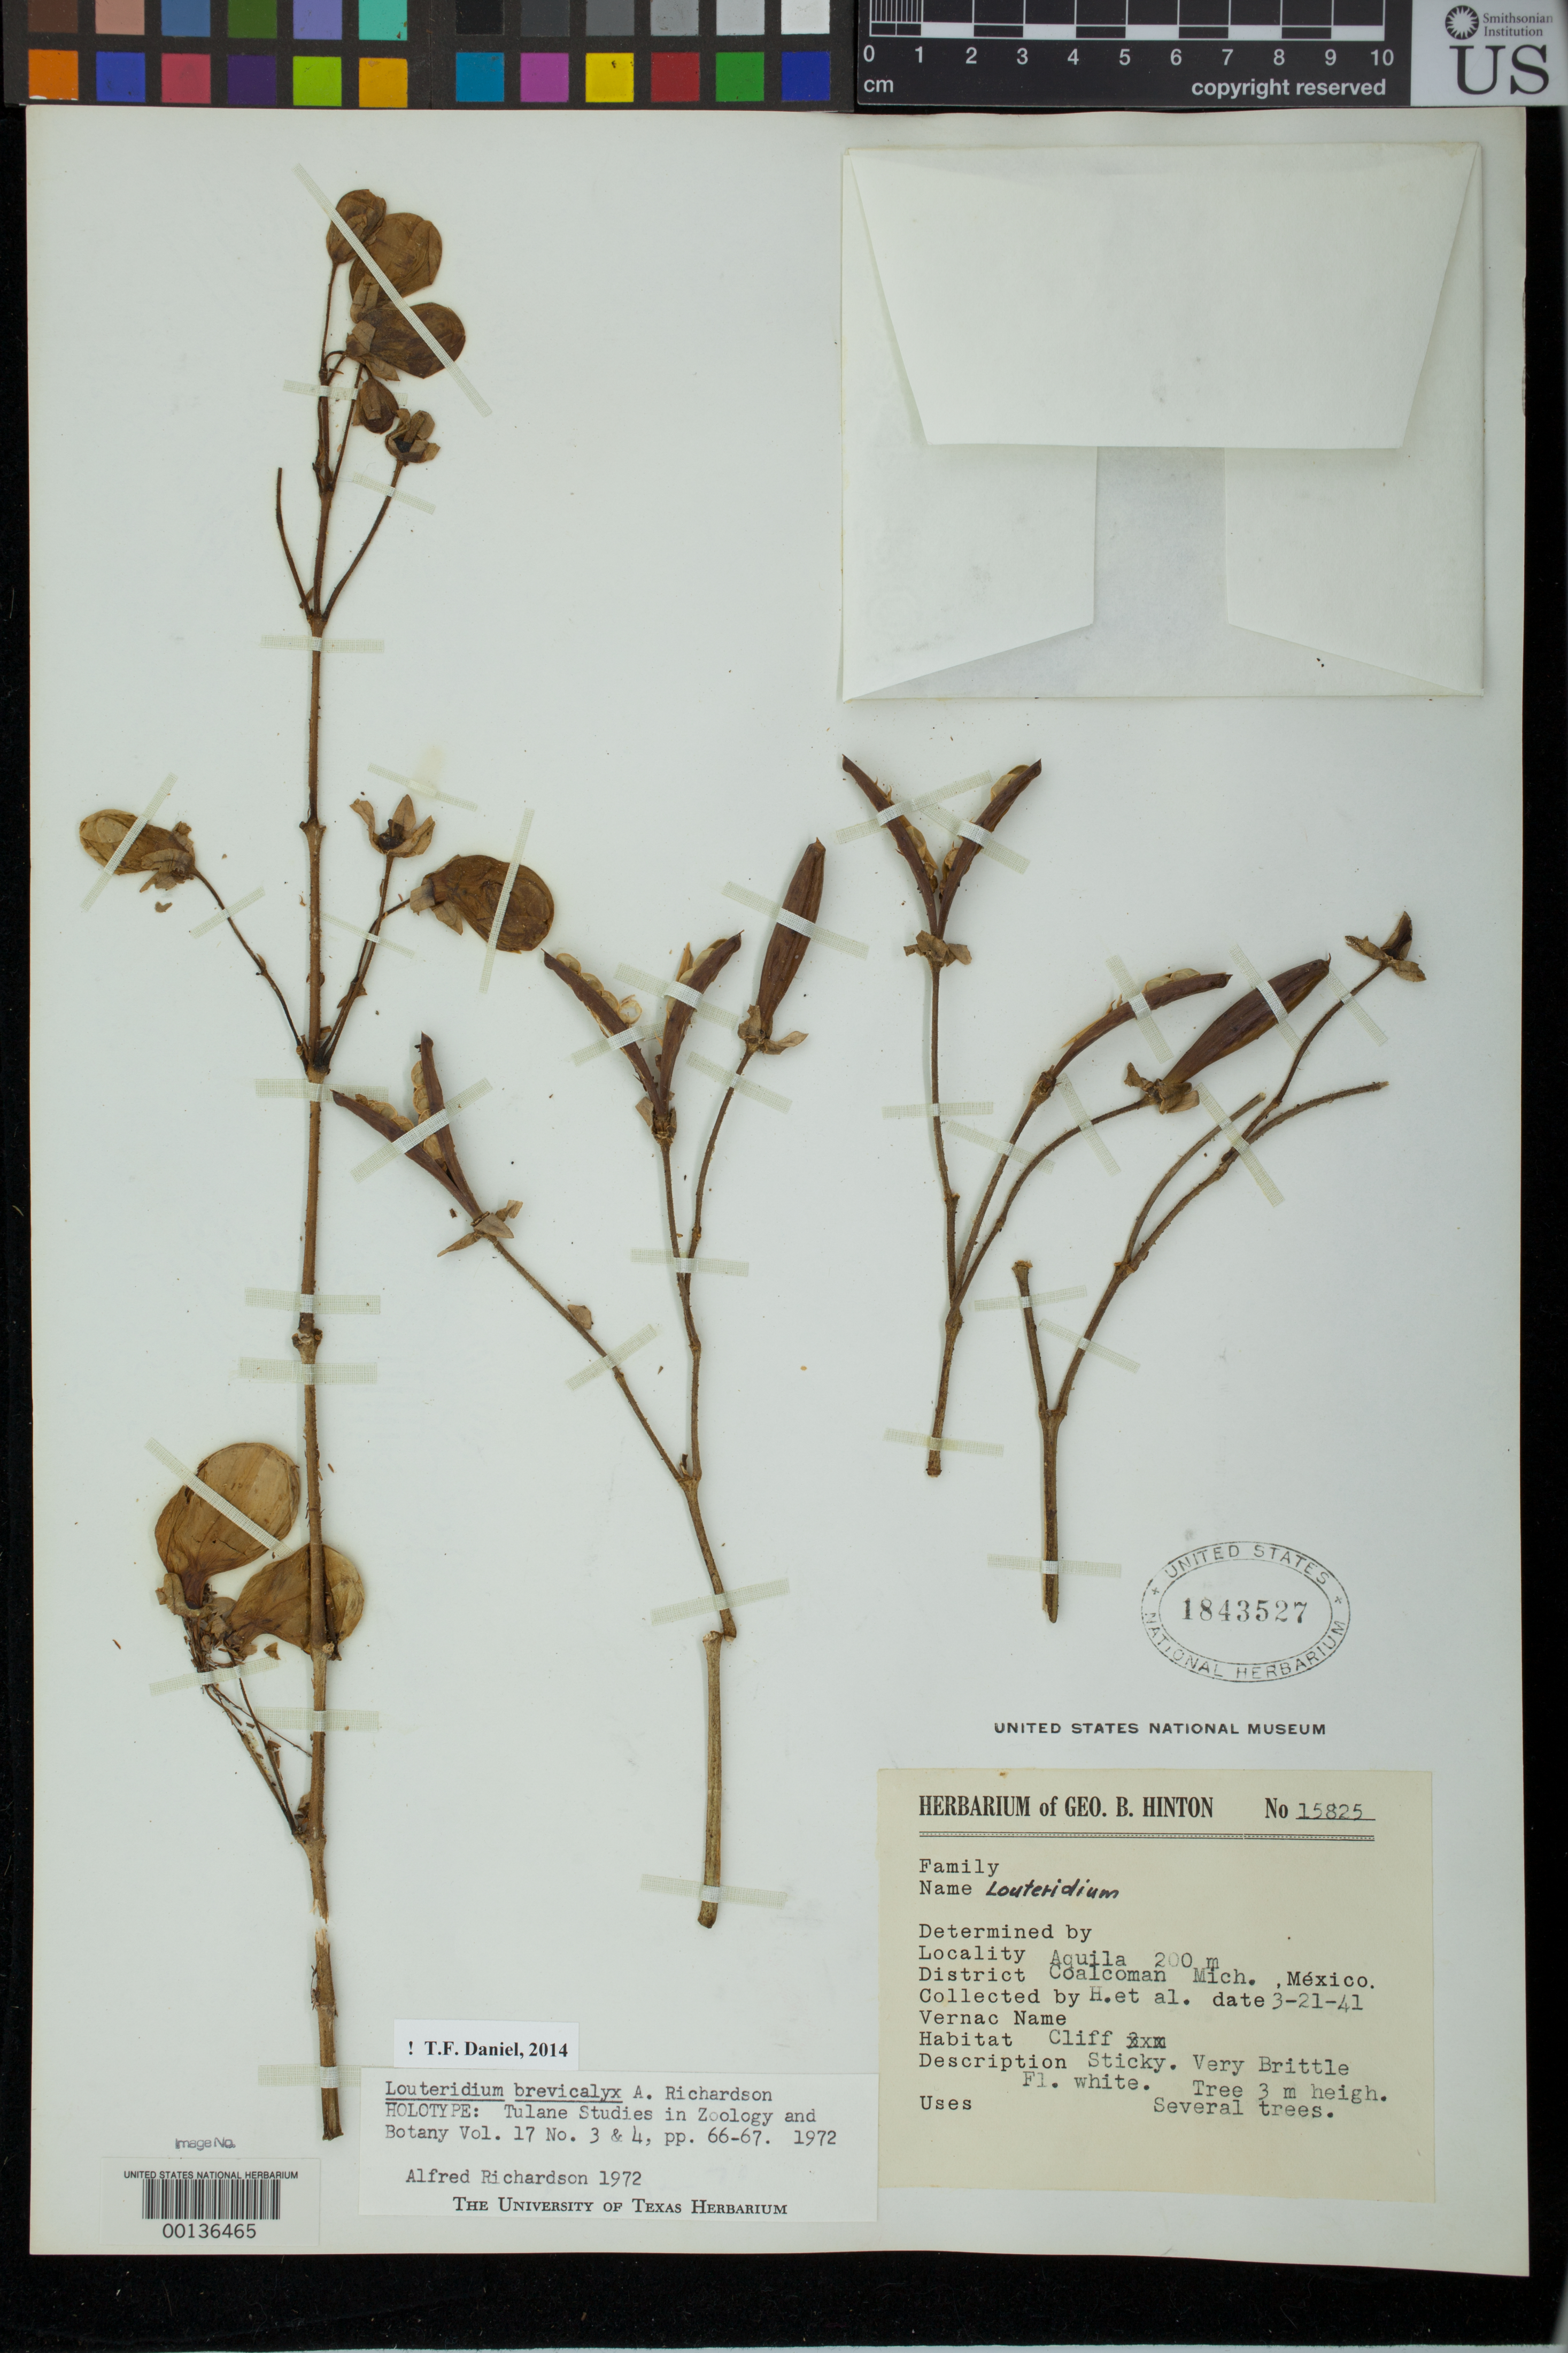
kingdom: Plantae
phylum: Tracheophyta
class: Magnoliopsida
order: Lamiales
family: Acanthaceae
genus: Louteridium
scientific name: Louteridium brevicalyx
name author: A.T. Richardson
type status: Holotype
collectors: G. B. Hinton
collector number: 15825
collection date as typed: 21 Mar 1941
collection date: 1941-03-21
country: Mexico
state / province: Michoacán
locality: Coalcomán, Aquila.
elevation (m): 200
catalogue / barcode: US 1843527